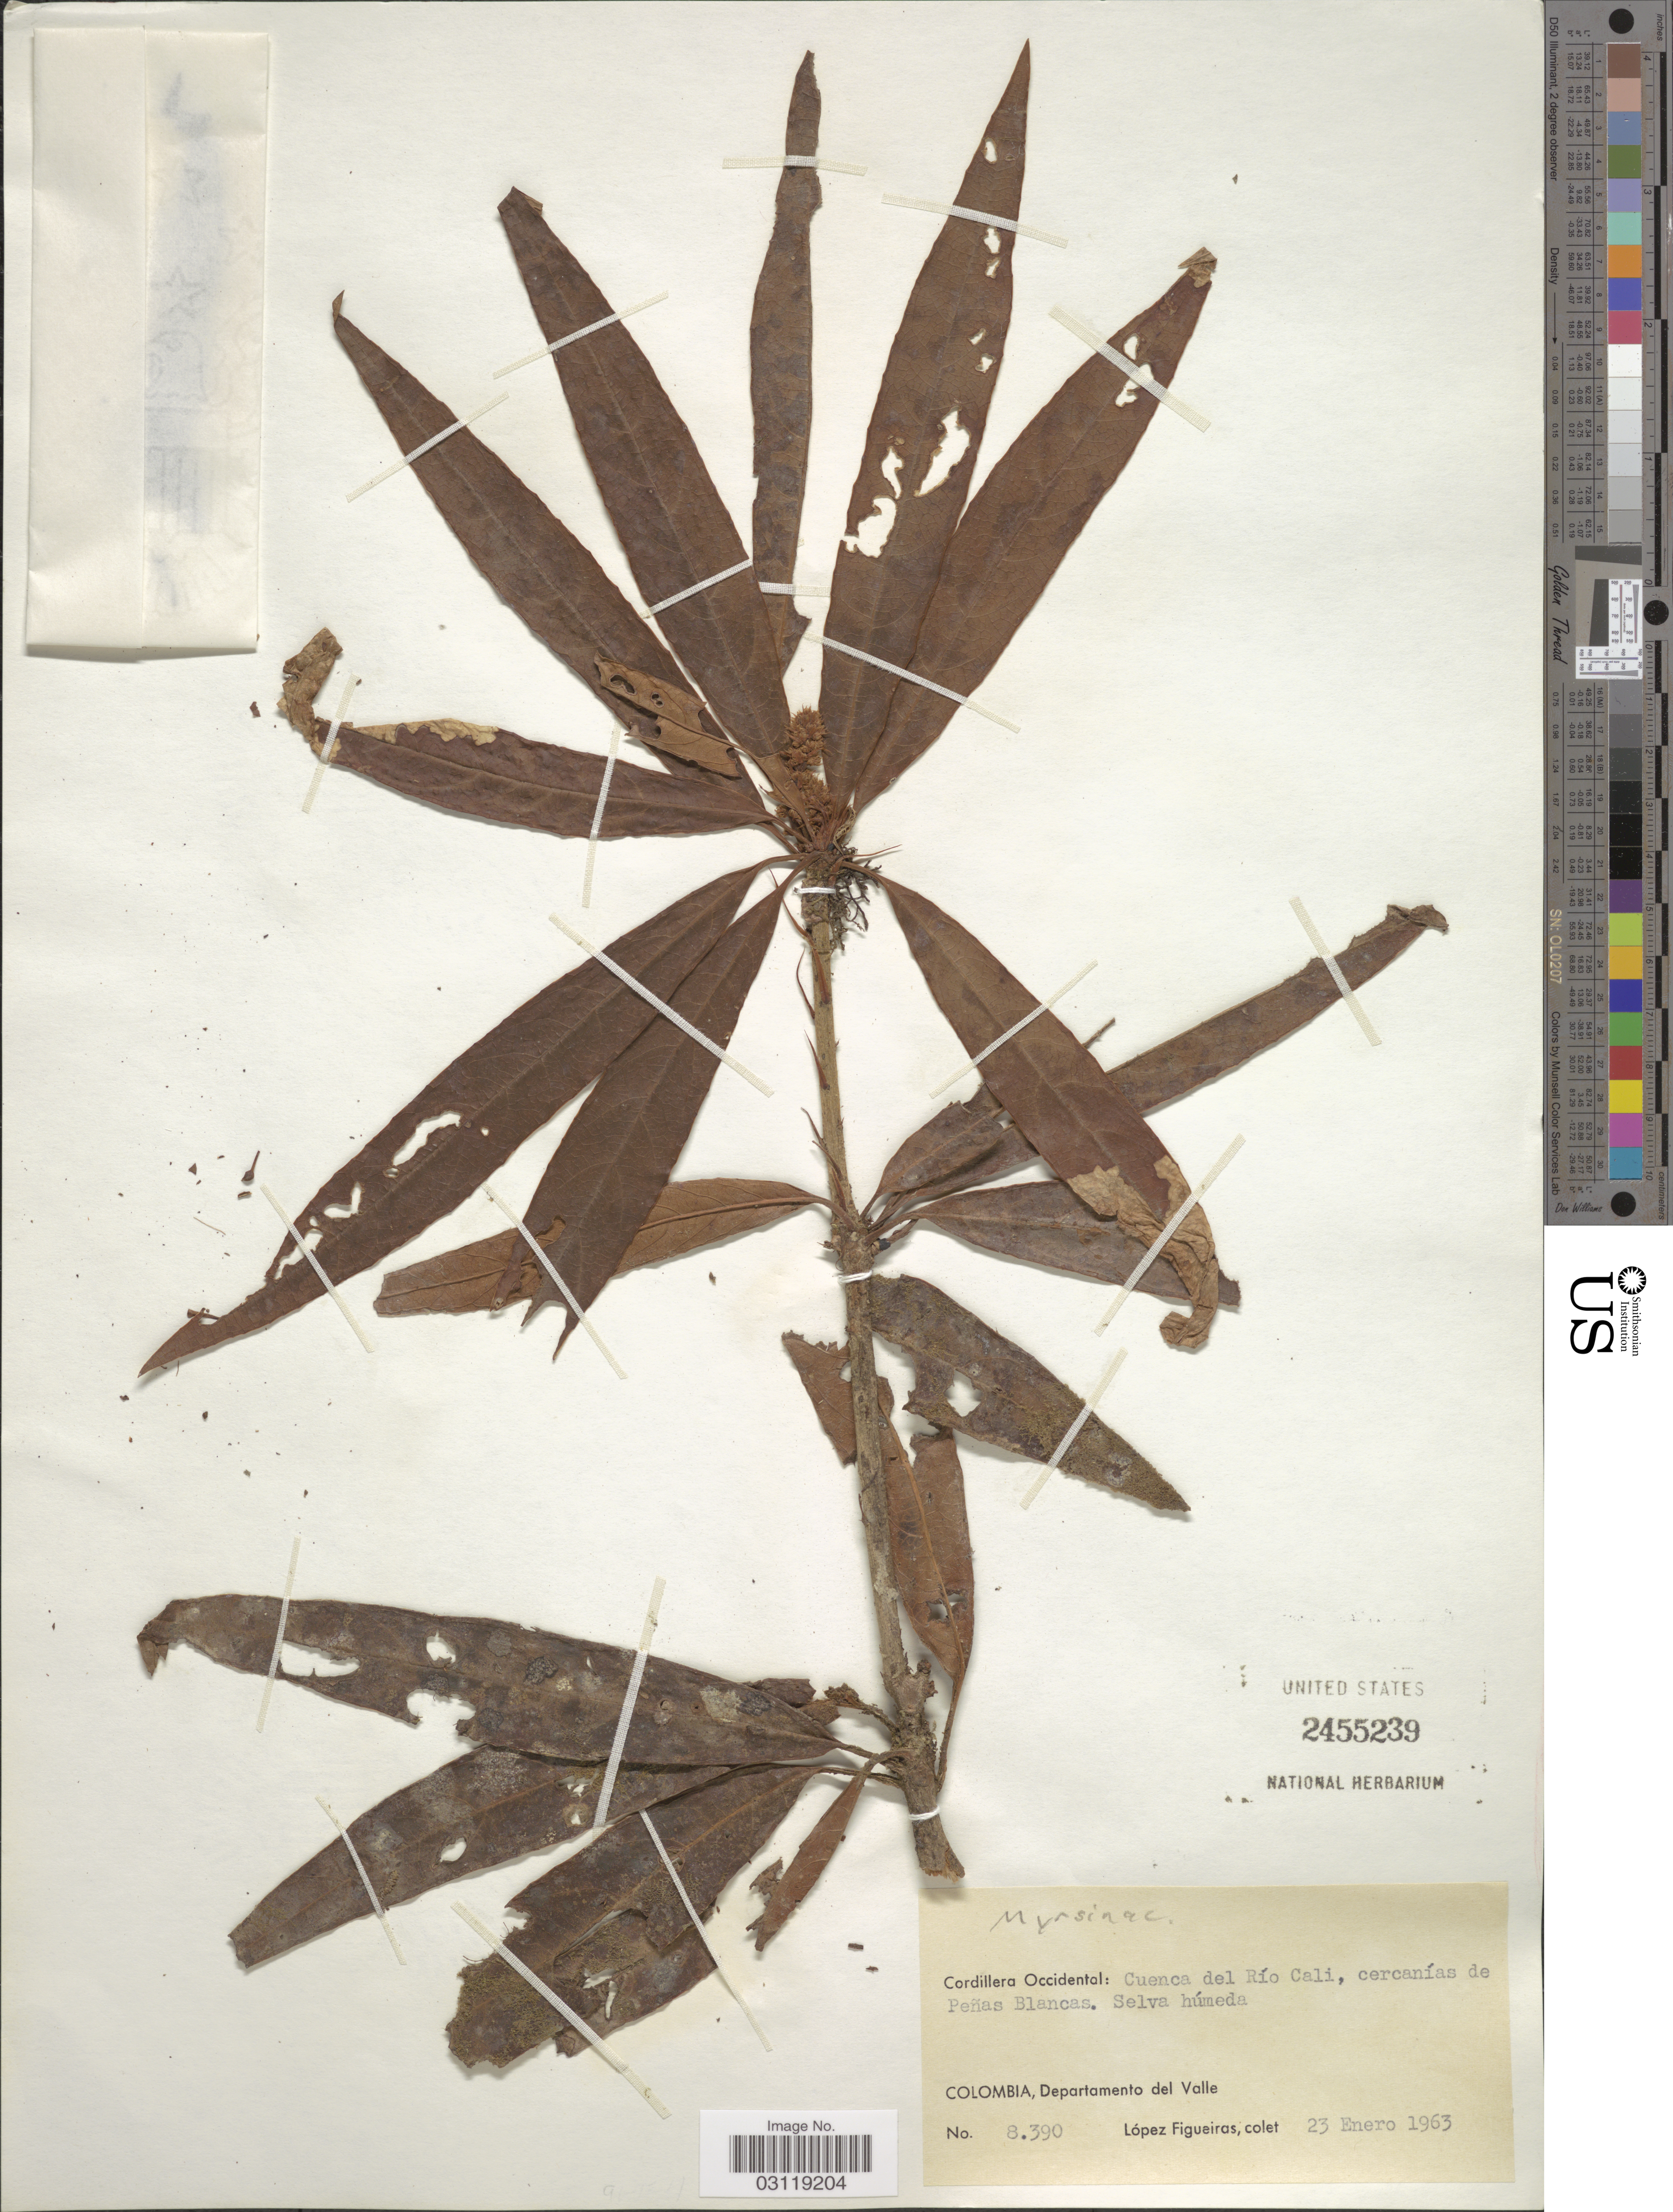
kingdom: Plantae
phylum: Tracheophyta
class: Magnoliopsida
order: Ericales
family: Primulaceae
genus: Cybianthus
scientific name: Cybianthus verticilloides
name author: (Cuatrec.) G. Agostini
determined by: Pipoly, J. J.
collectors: M. López Figueiras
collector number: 8390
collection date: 1963-01-23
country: Colombia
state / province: Valle del Cauca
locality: Cordillera Occidental: Cuenca del Río Cali, cercanías de Peñas Blancas. Departamento del Valle.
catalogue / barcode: US 2455239